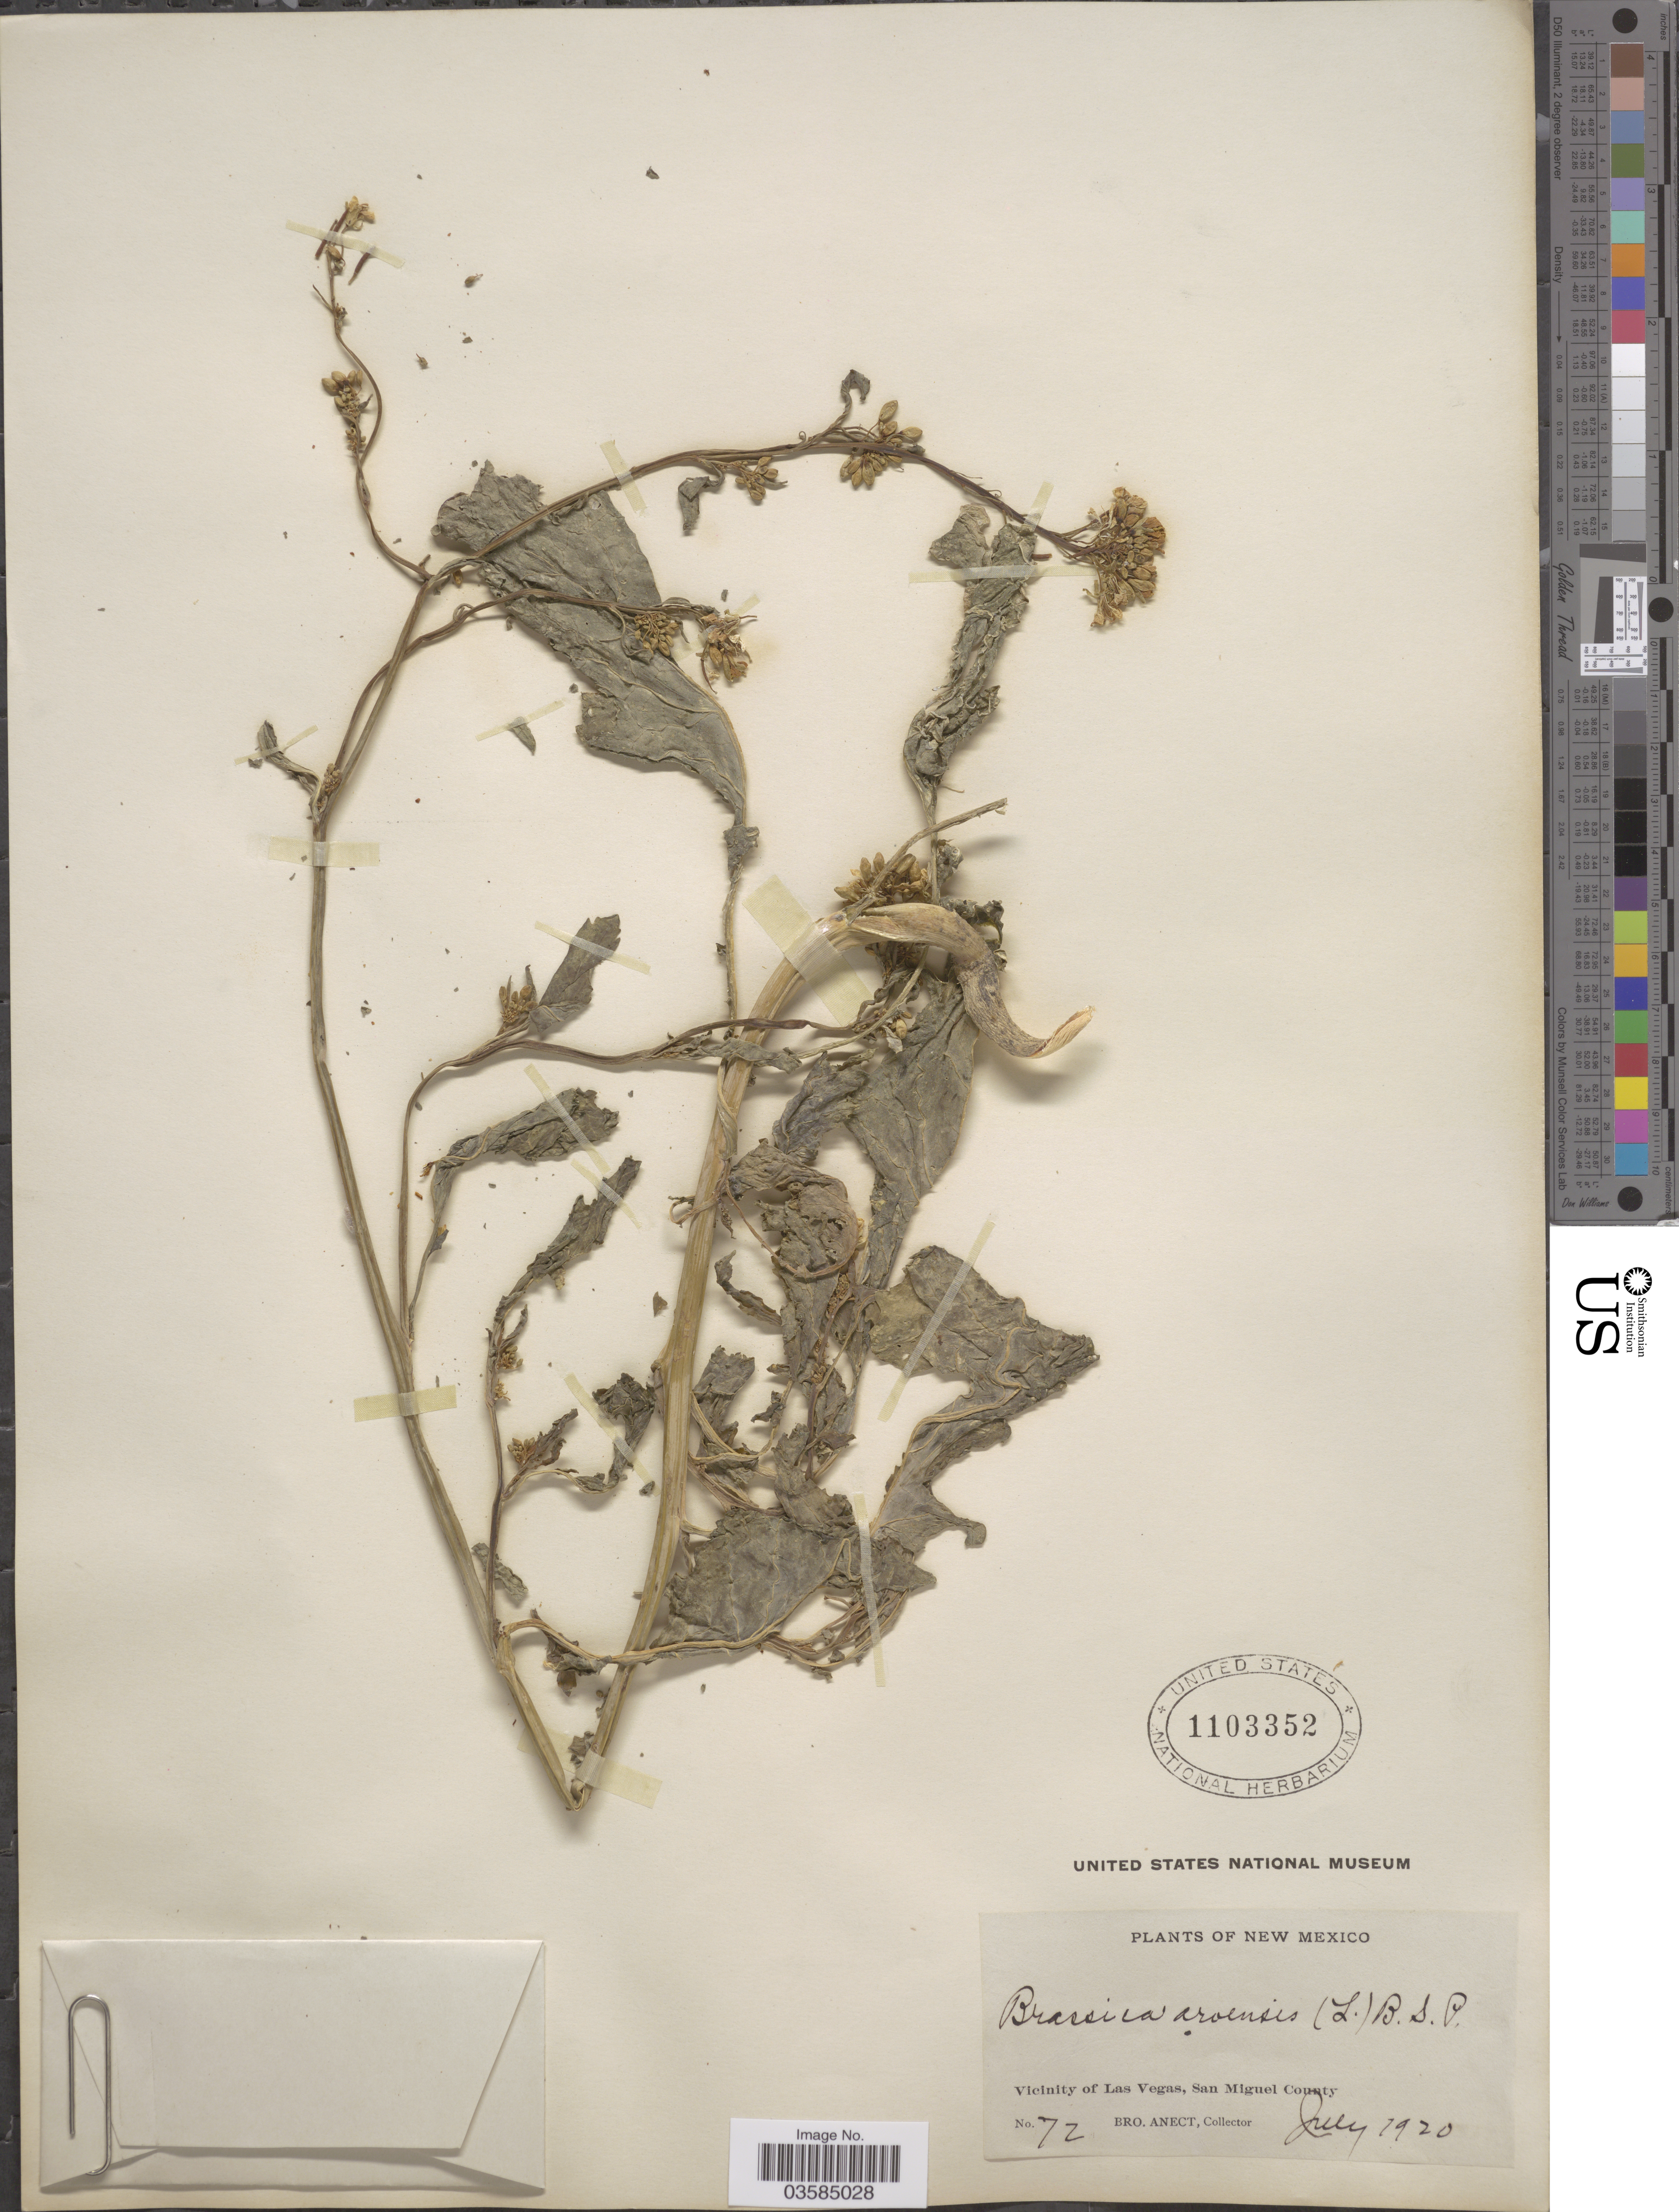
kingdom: Plantae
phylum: Tracheophyta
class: Magnoliopsida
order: Brassicales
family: Brassicaceae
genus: Brassica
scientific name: Brassica kaber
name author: (DC.) L.C. Wheeler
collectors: B. Anect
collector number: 72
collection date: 1920-07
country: United States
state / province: New Mexico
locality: Vicinity of Las Vegas, San Miguel County.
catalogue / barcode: US 1103352